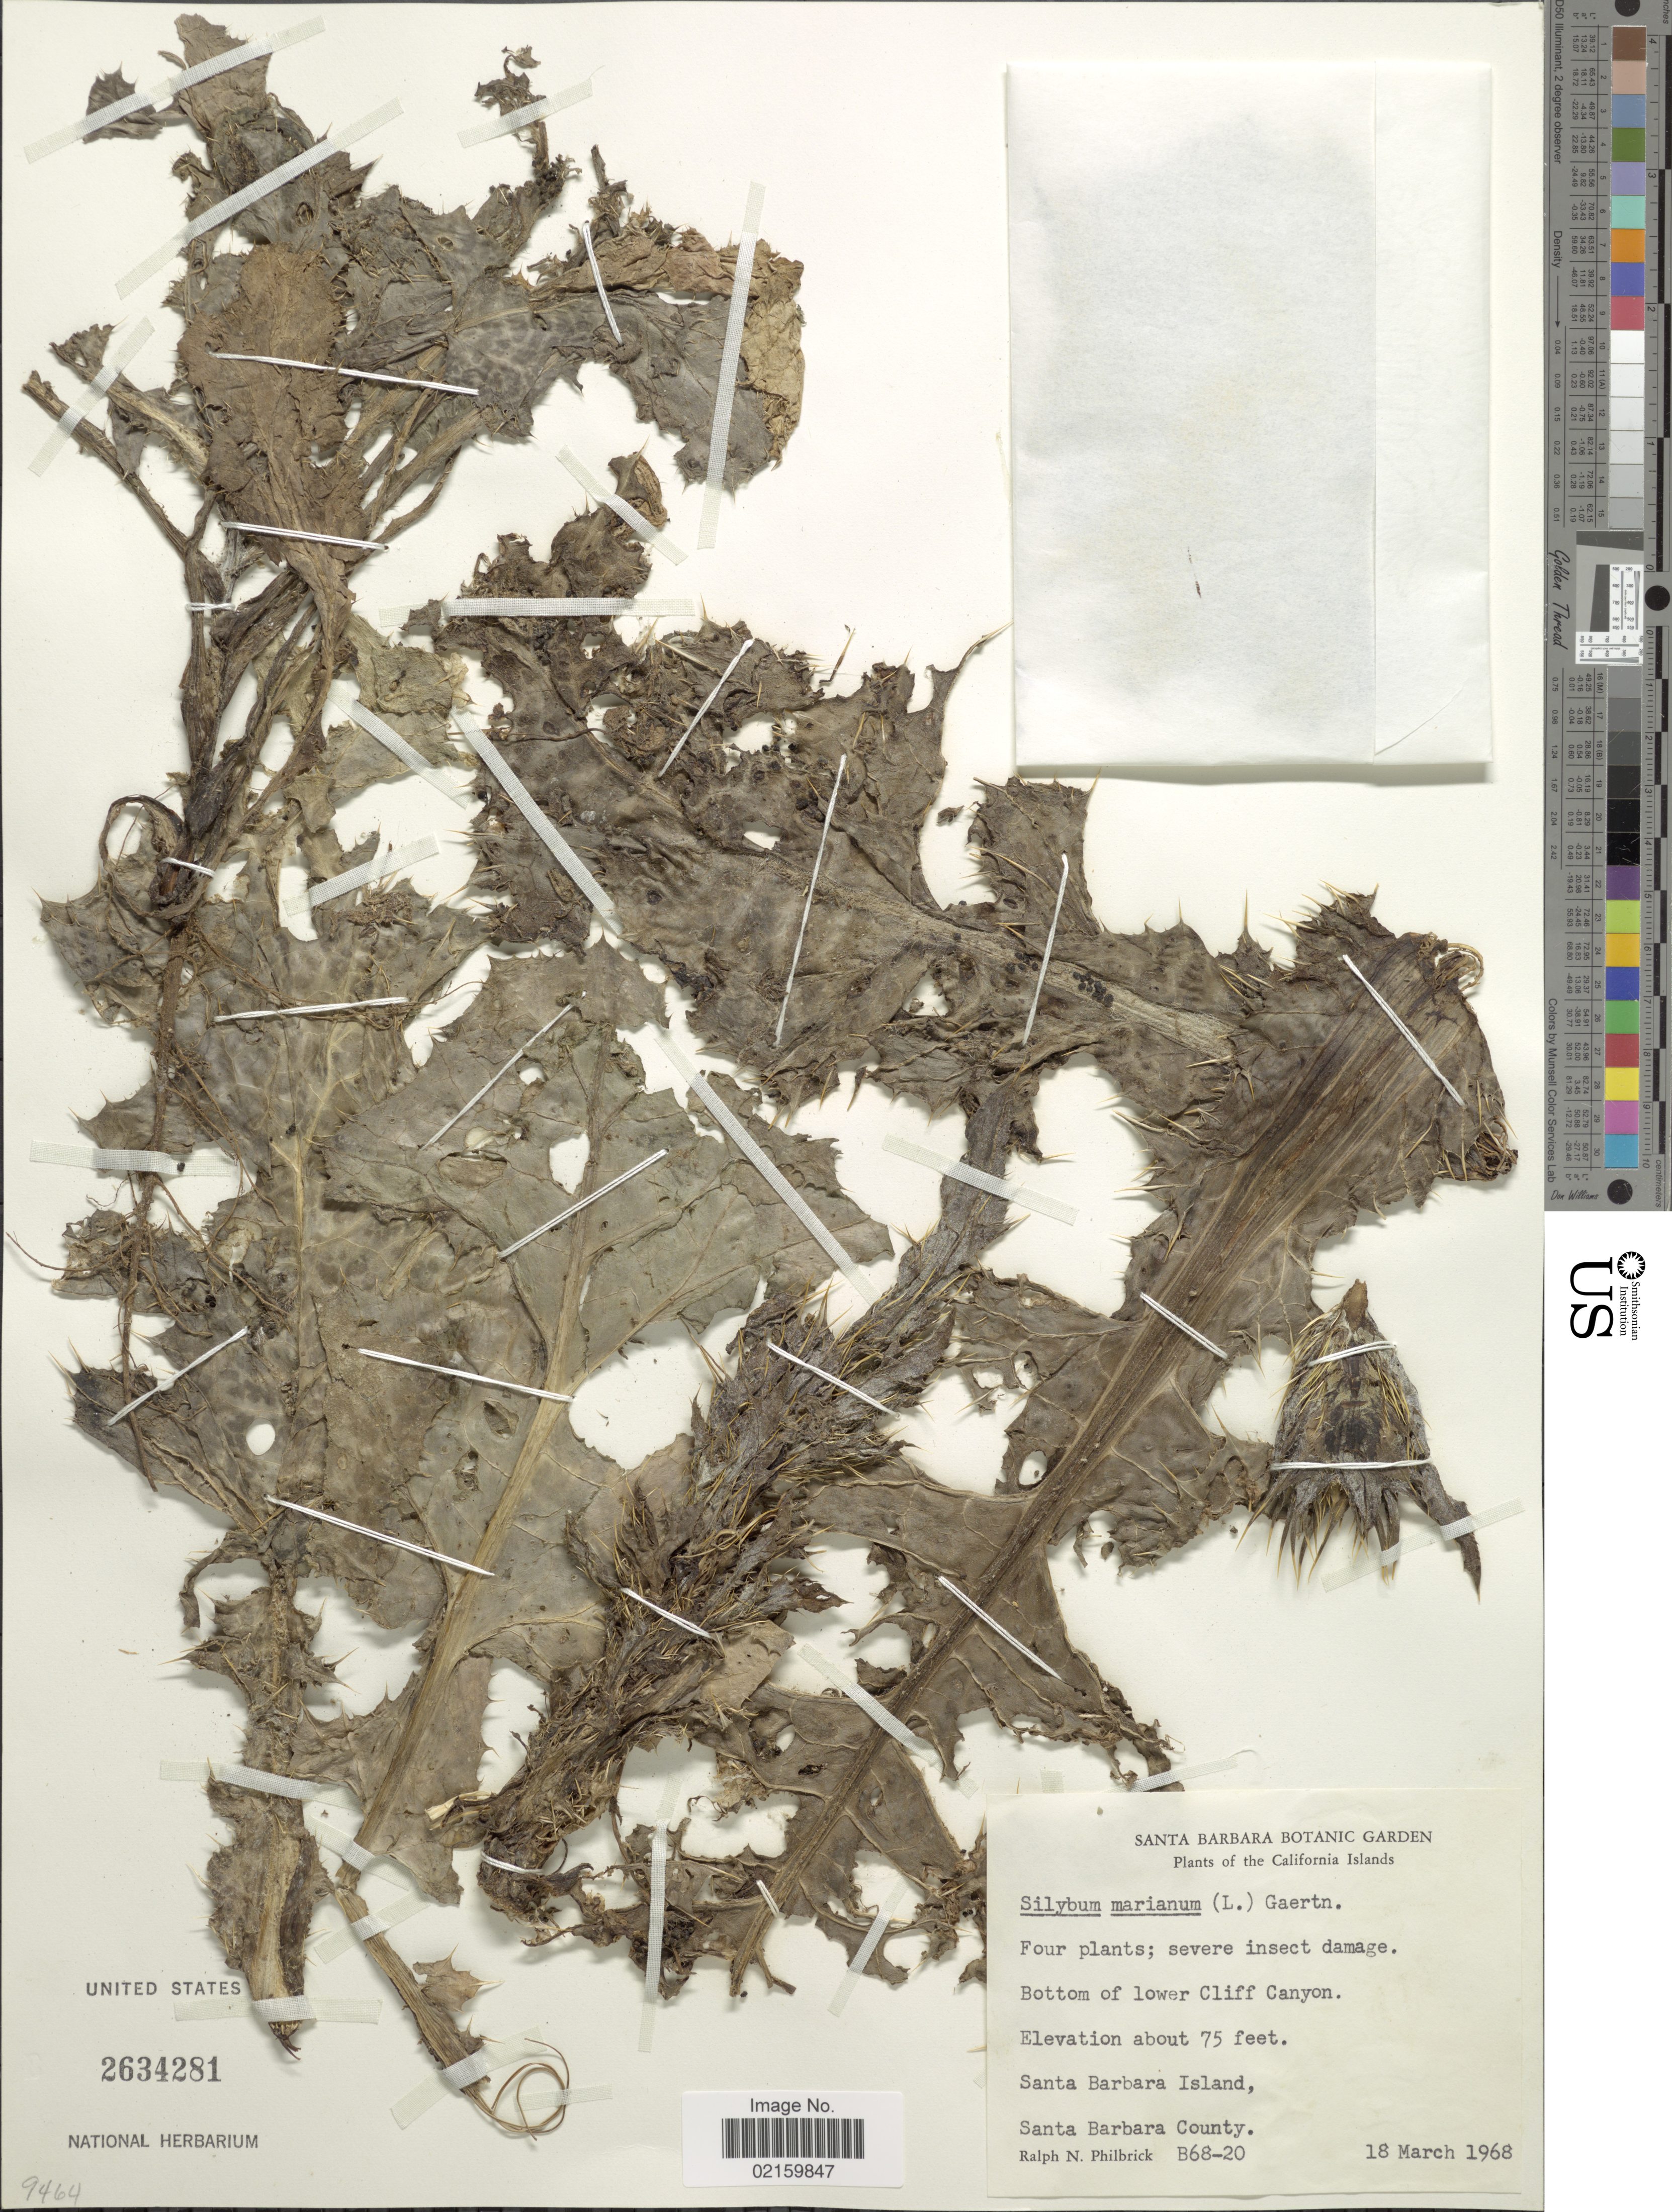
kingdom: Plantae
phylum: Tracheophyta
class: Magnoliopsida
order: Asterales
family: Asteraceae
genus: Silybum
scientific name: Silybum marianum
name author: (L.) Gaertn.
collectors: R. Philbrick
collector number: B68-20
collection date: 1968-03-18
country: United States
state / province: California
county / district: Santa Barbara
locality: California. Santa Barbara Island, Santa Barbara County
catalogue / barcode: US 2634281